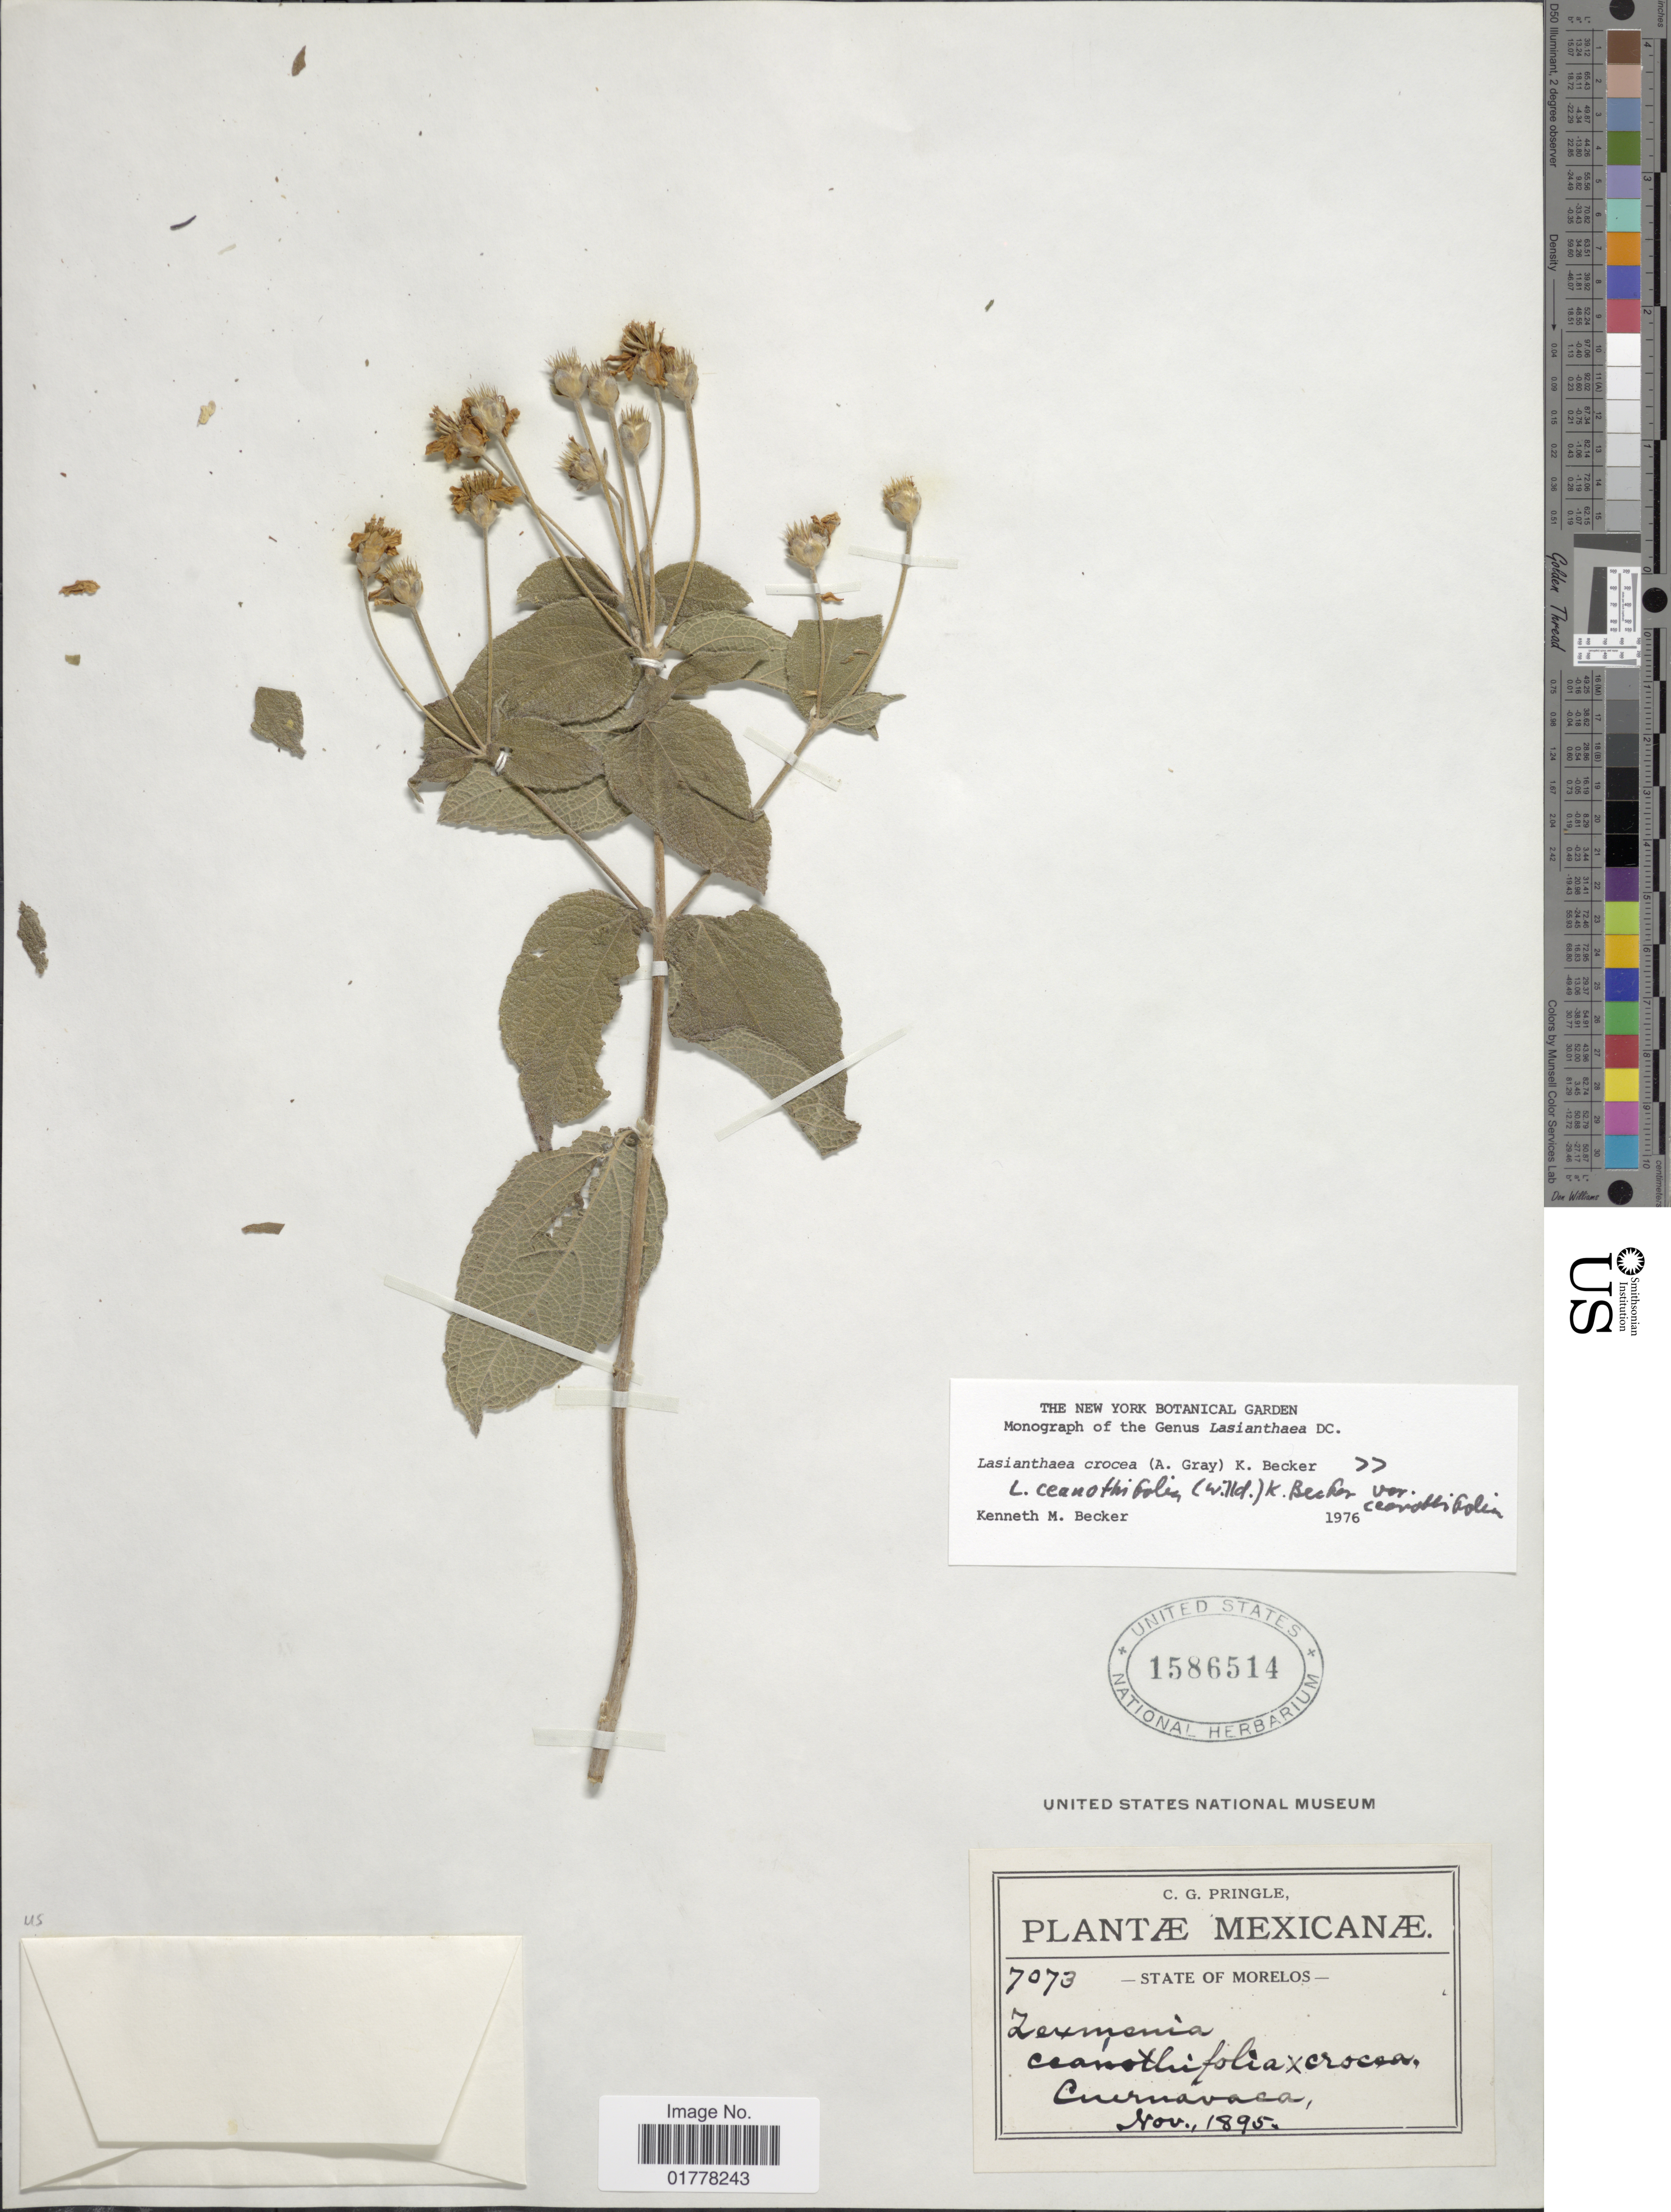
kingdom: Plantae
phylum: Tracheophyta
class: Magnoliopsida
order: Asterales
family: Asteraceae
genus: Lasianthaea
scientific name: Lasianthaea crocea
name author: (A. Gray) K.M. Becker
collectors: C. G. Pringle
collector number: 7073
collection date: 1895-11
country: Mexico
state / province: Morelos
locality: State of Morelos. Cuernavaca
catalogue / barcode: US 1586514